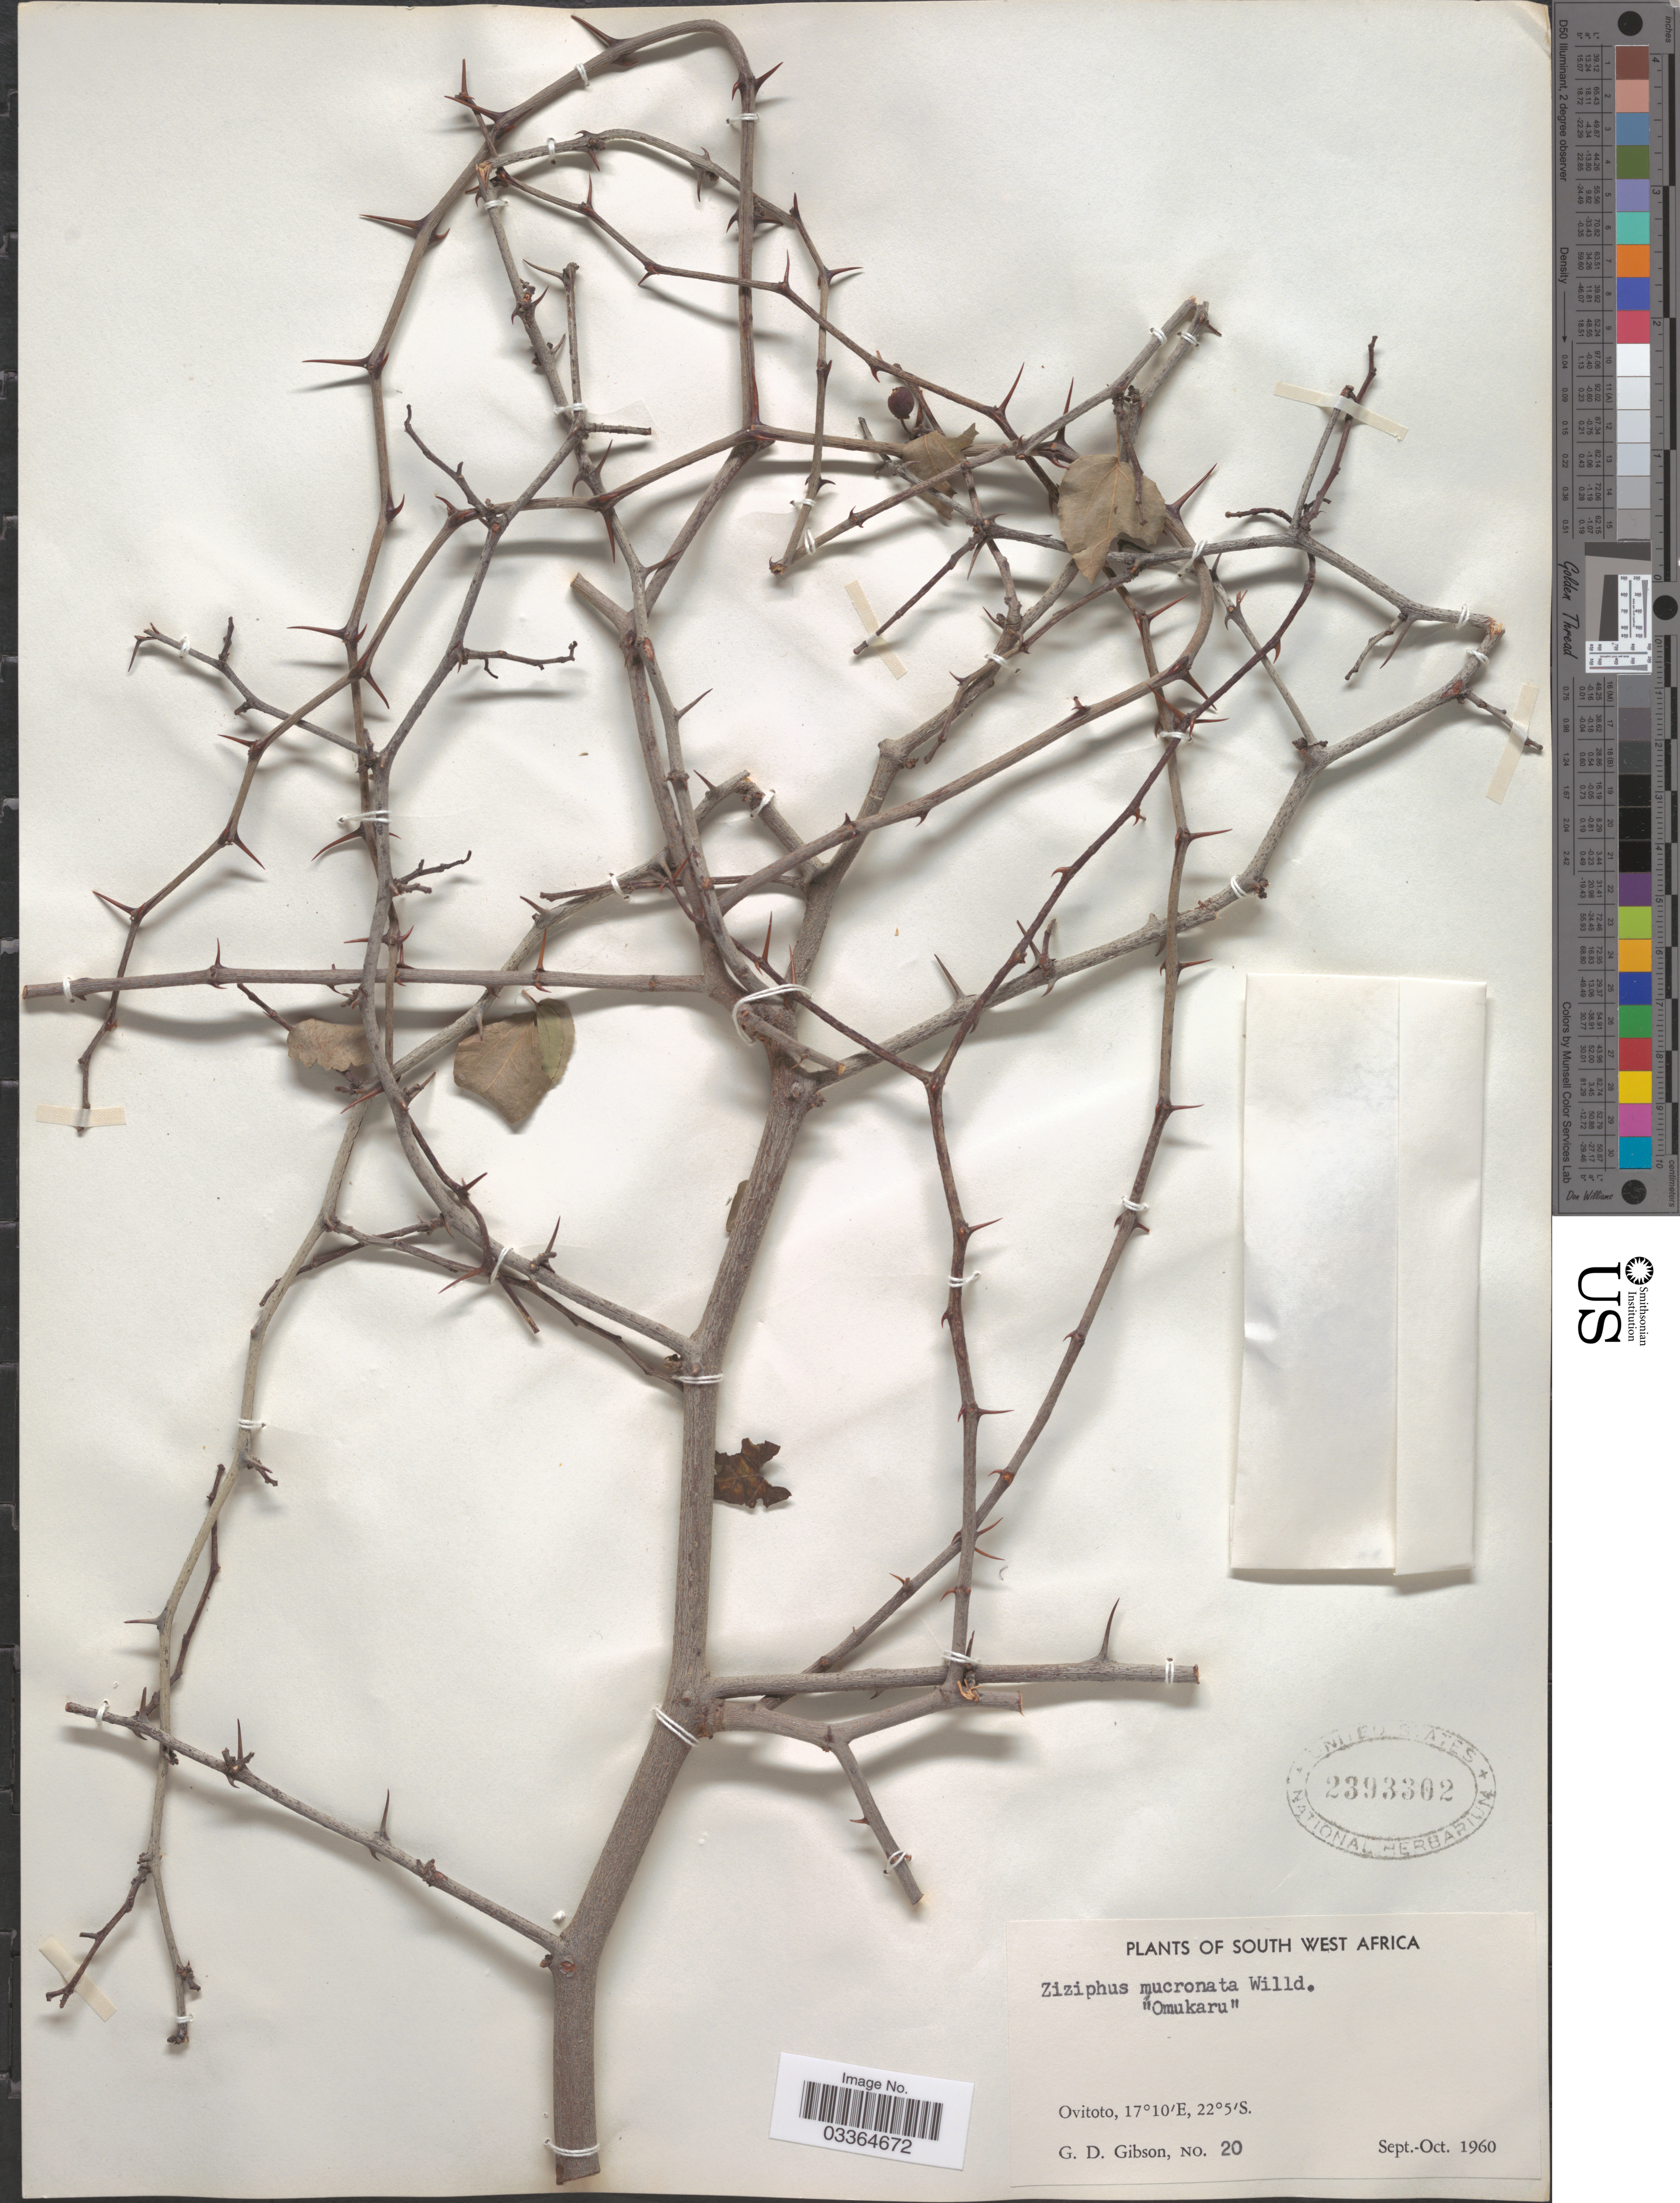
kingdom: Plantae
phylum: Tracheophyta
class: Magnoliopsida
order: Rosales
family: Rhamnaceae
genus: Ziziphus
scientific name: Ziziphus mucronata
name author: Willd.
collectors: G. D. Gibson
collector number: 20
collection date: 1960-09/1960-10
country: Namibia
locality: South West Africa. Ovitoto.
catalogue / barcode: US 2393302